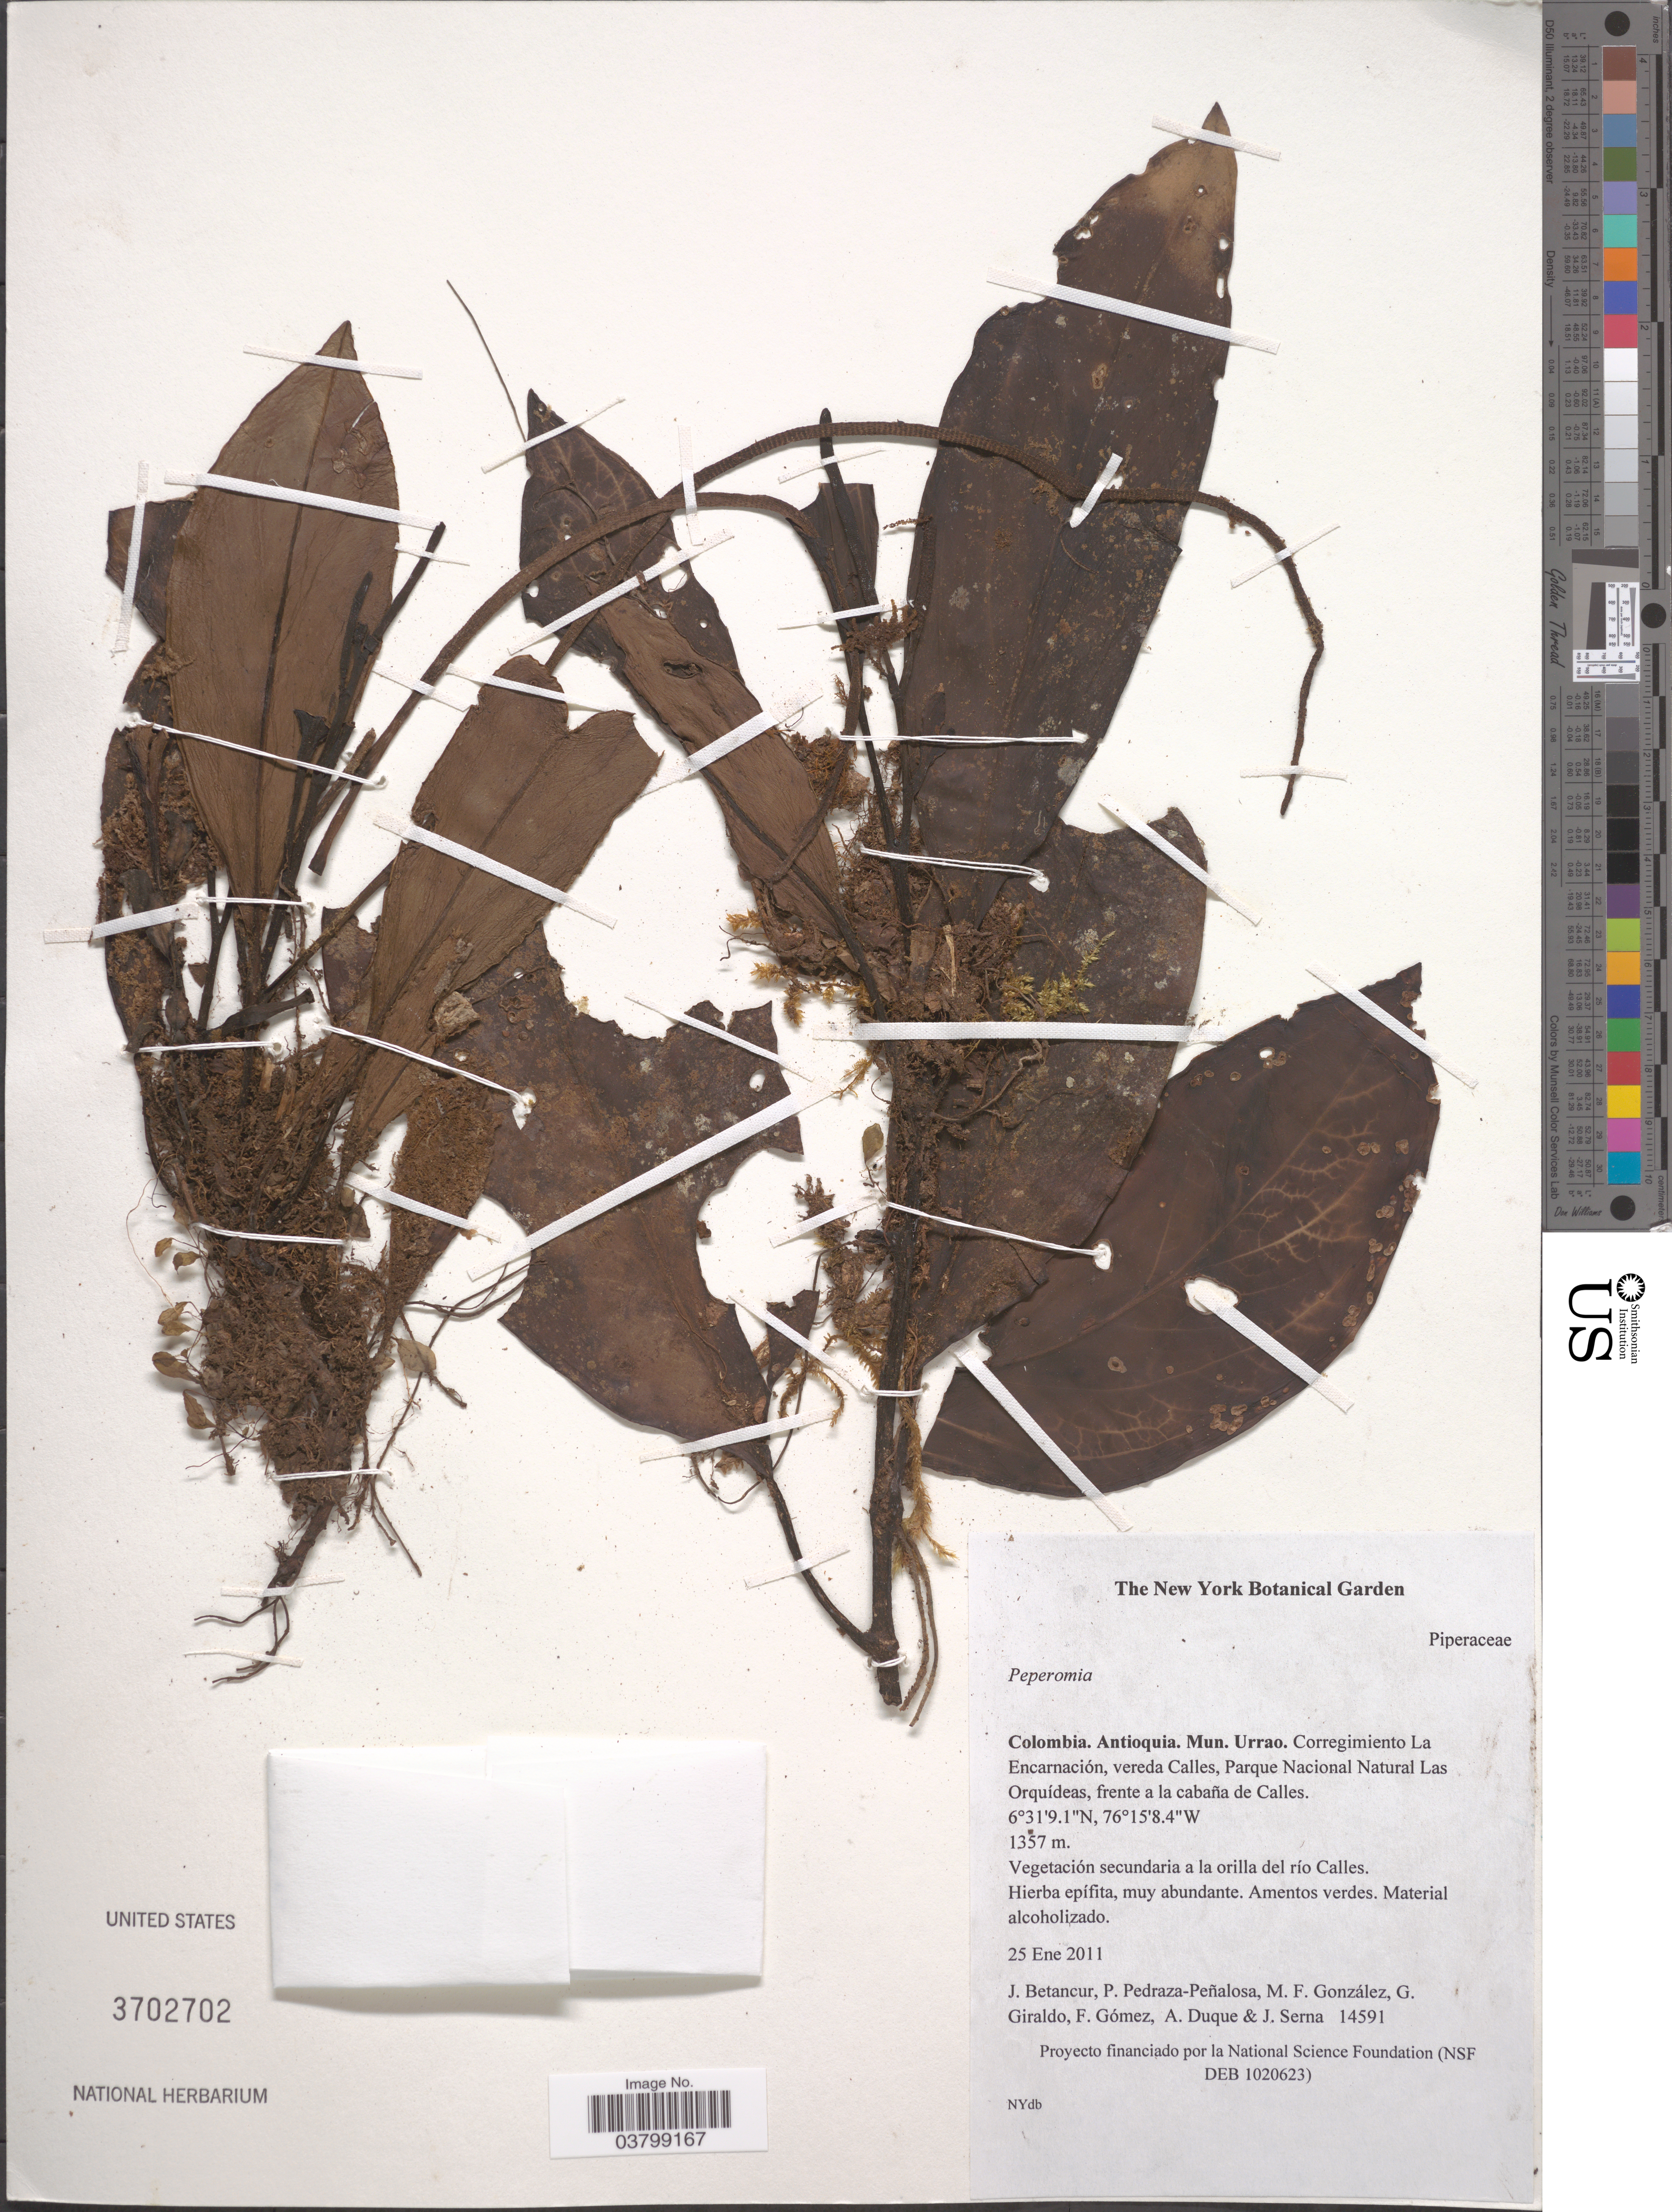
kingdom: Plantae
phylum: Tracheophyta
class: Magnoliopsida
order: Piperales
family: Piperaceae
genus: Peperomia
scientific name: Peperomia sp.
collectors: J. Betancur, P. Pedraza-Peñalosa, M. Gonzalez, G. Giraldo & et al.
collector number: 14591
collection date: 2011-01-25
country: Colombia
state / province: Antioquia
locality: Mun. Urrao. Corregimiento La Encarnación, vereda Calles, Parque Nacional Natural Las Orquídeas, frente a la cabaña de Calles.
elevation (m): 1357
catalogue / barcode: US 3702702